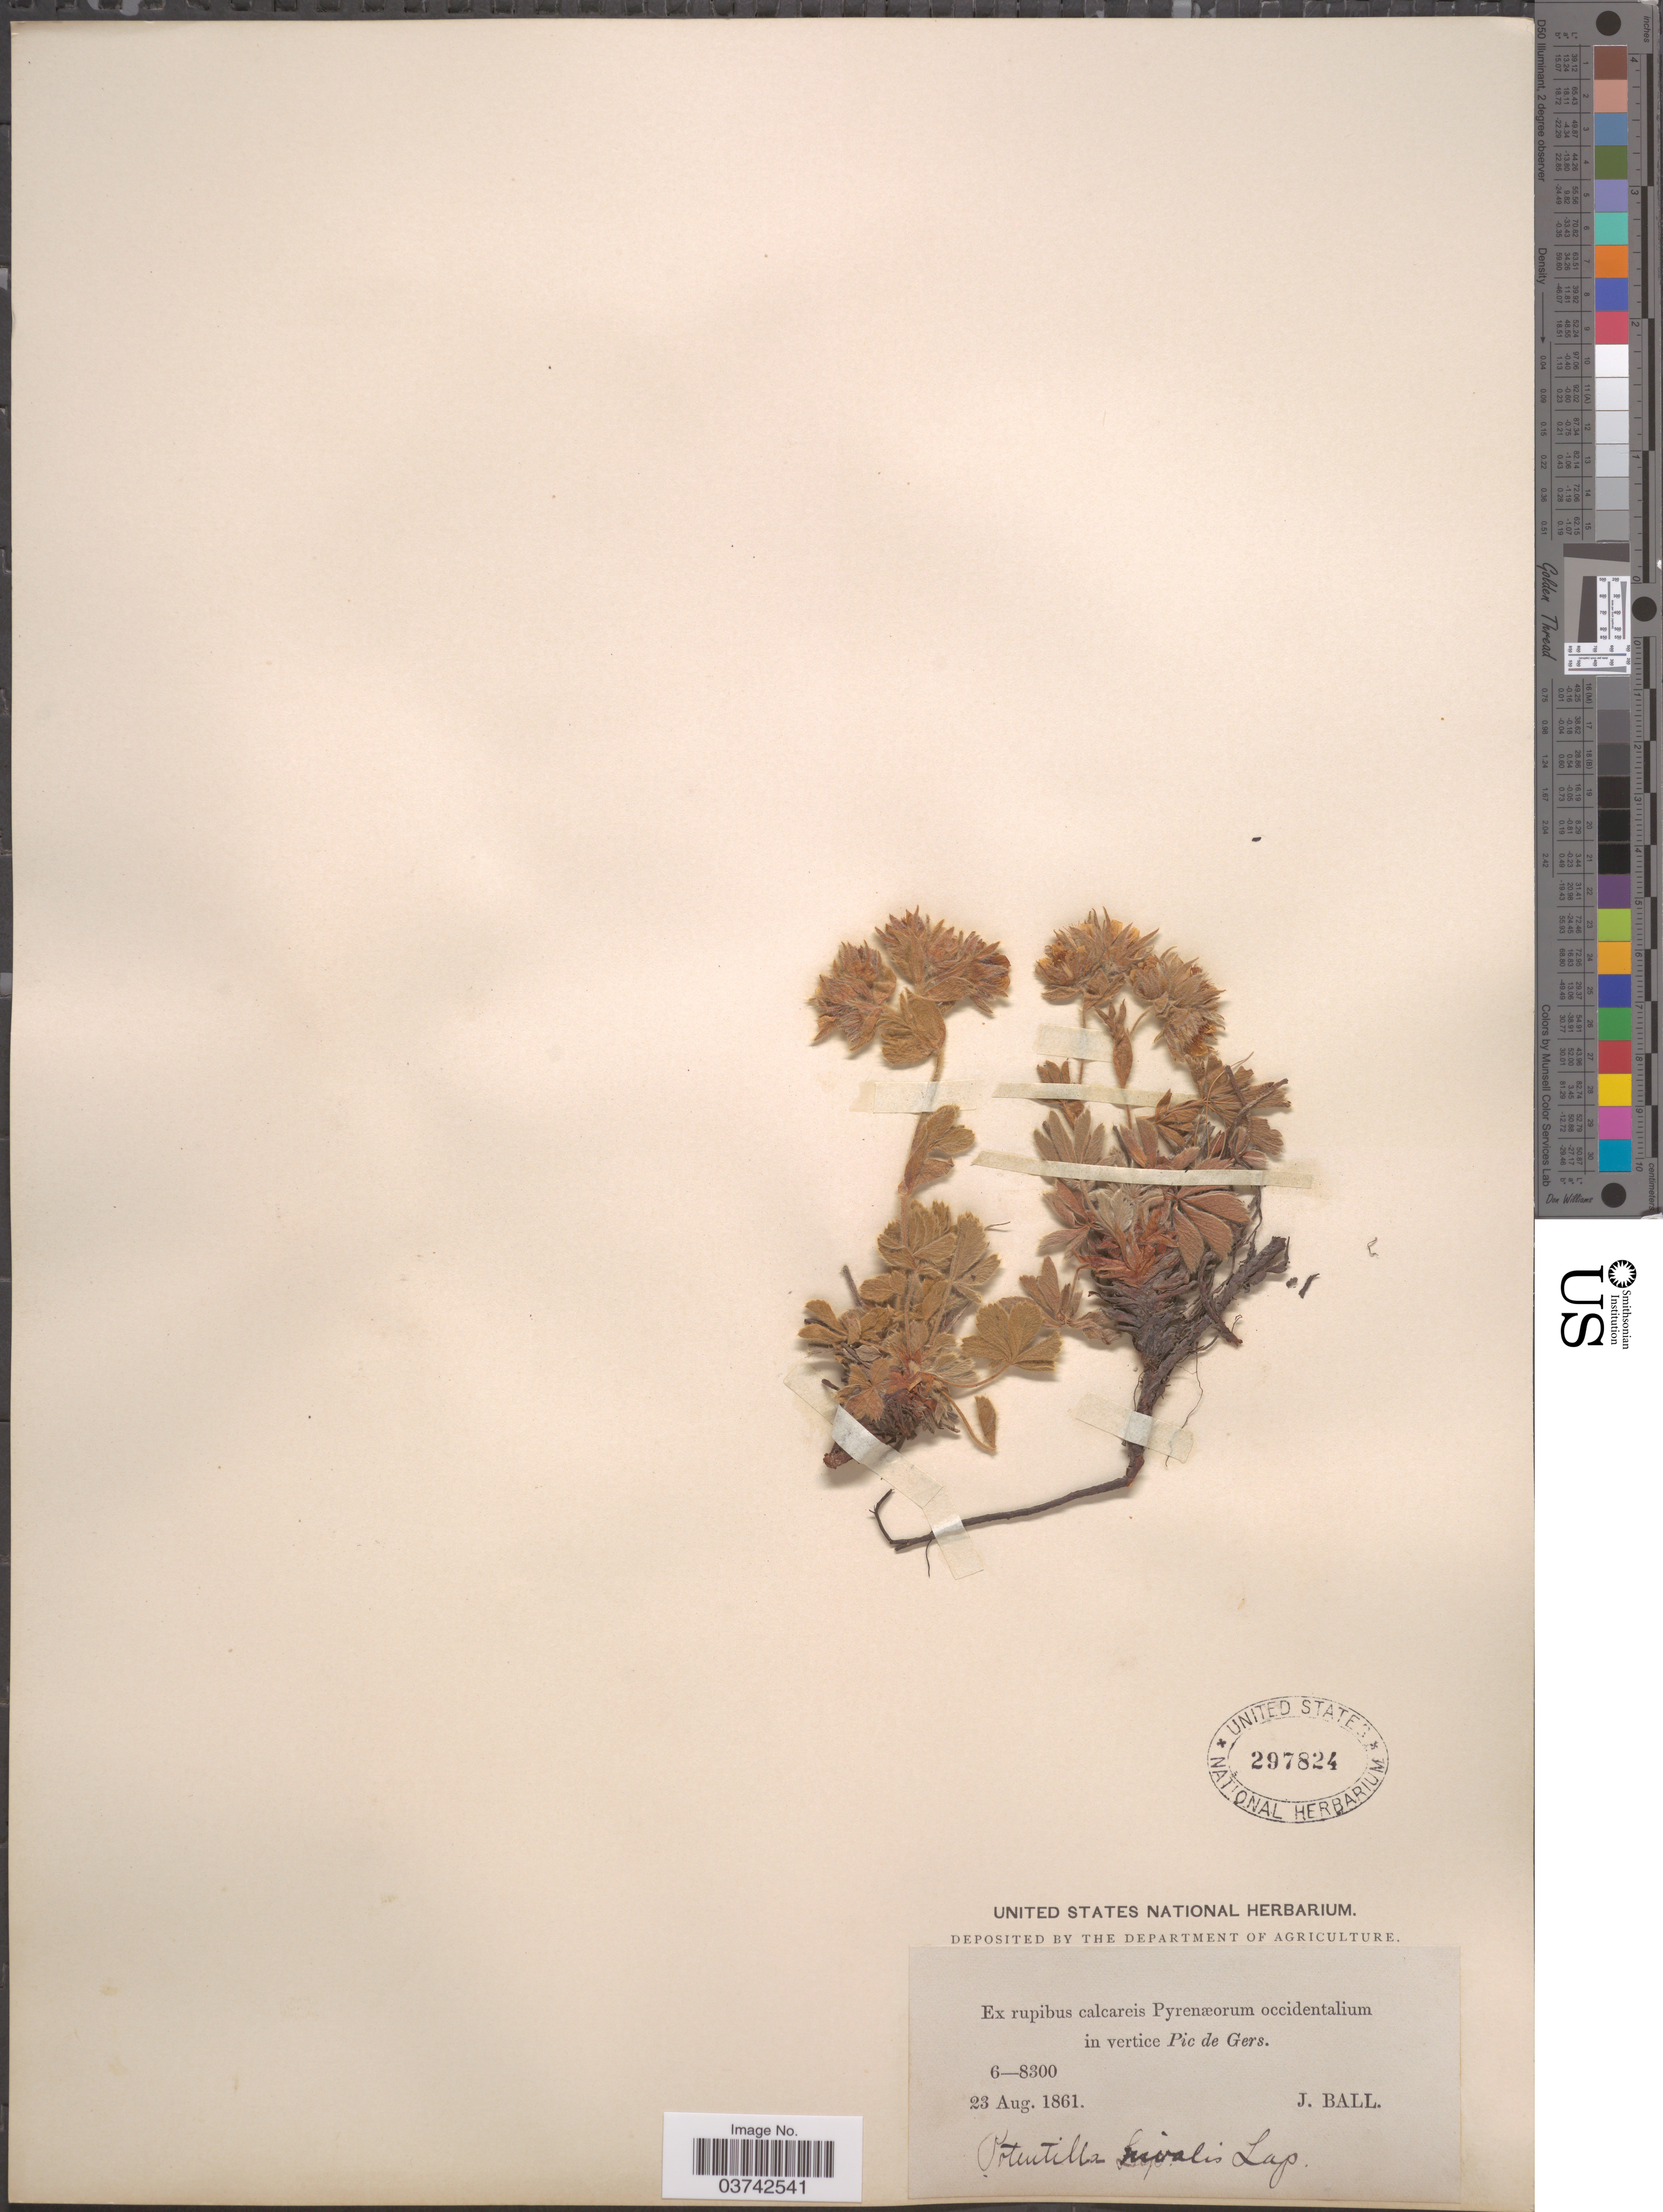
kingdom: Plantae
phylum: Tracheophyta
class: Magnoliopsida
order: Rosales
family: Rosaceae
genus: Potentilla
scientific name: Potentilla nivalis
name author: Csató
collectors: J. Ball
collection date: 1861-08-23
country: France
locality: Ex rupibus calcareis Pyrenæorum occidentalium in vertice Pic de Gers.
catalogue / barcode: US 297824